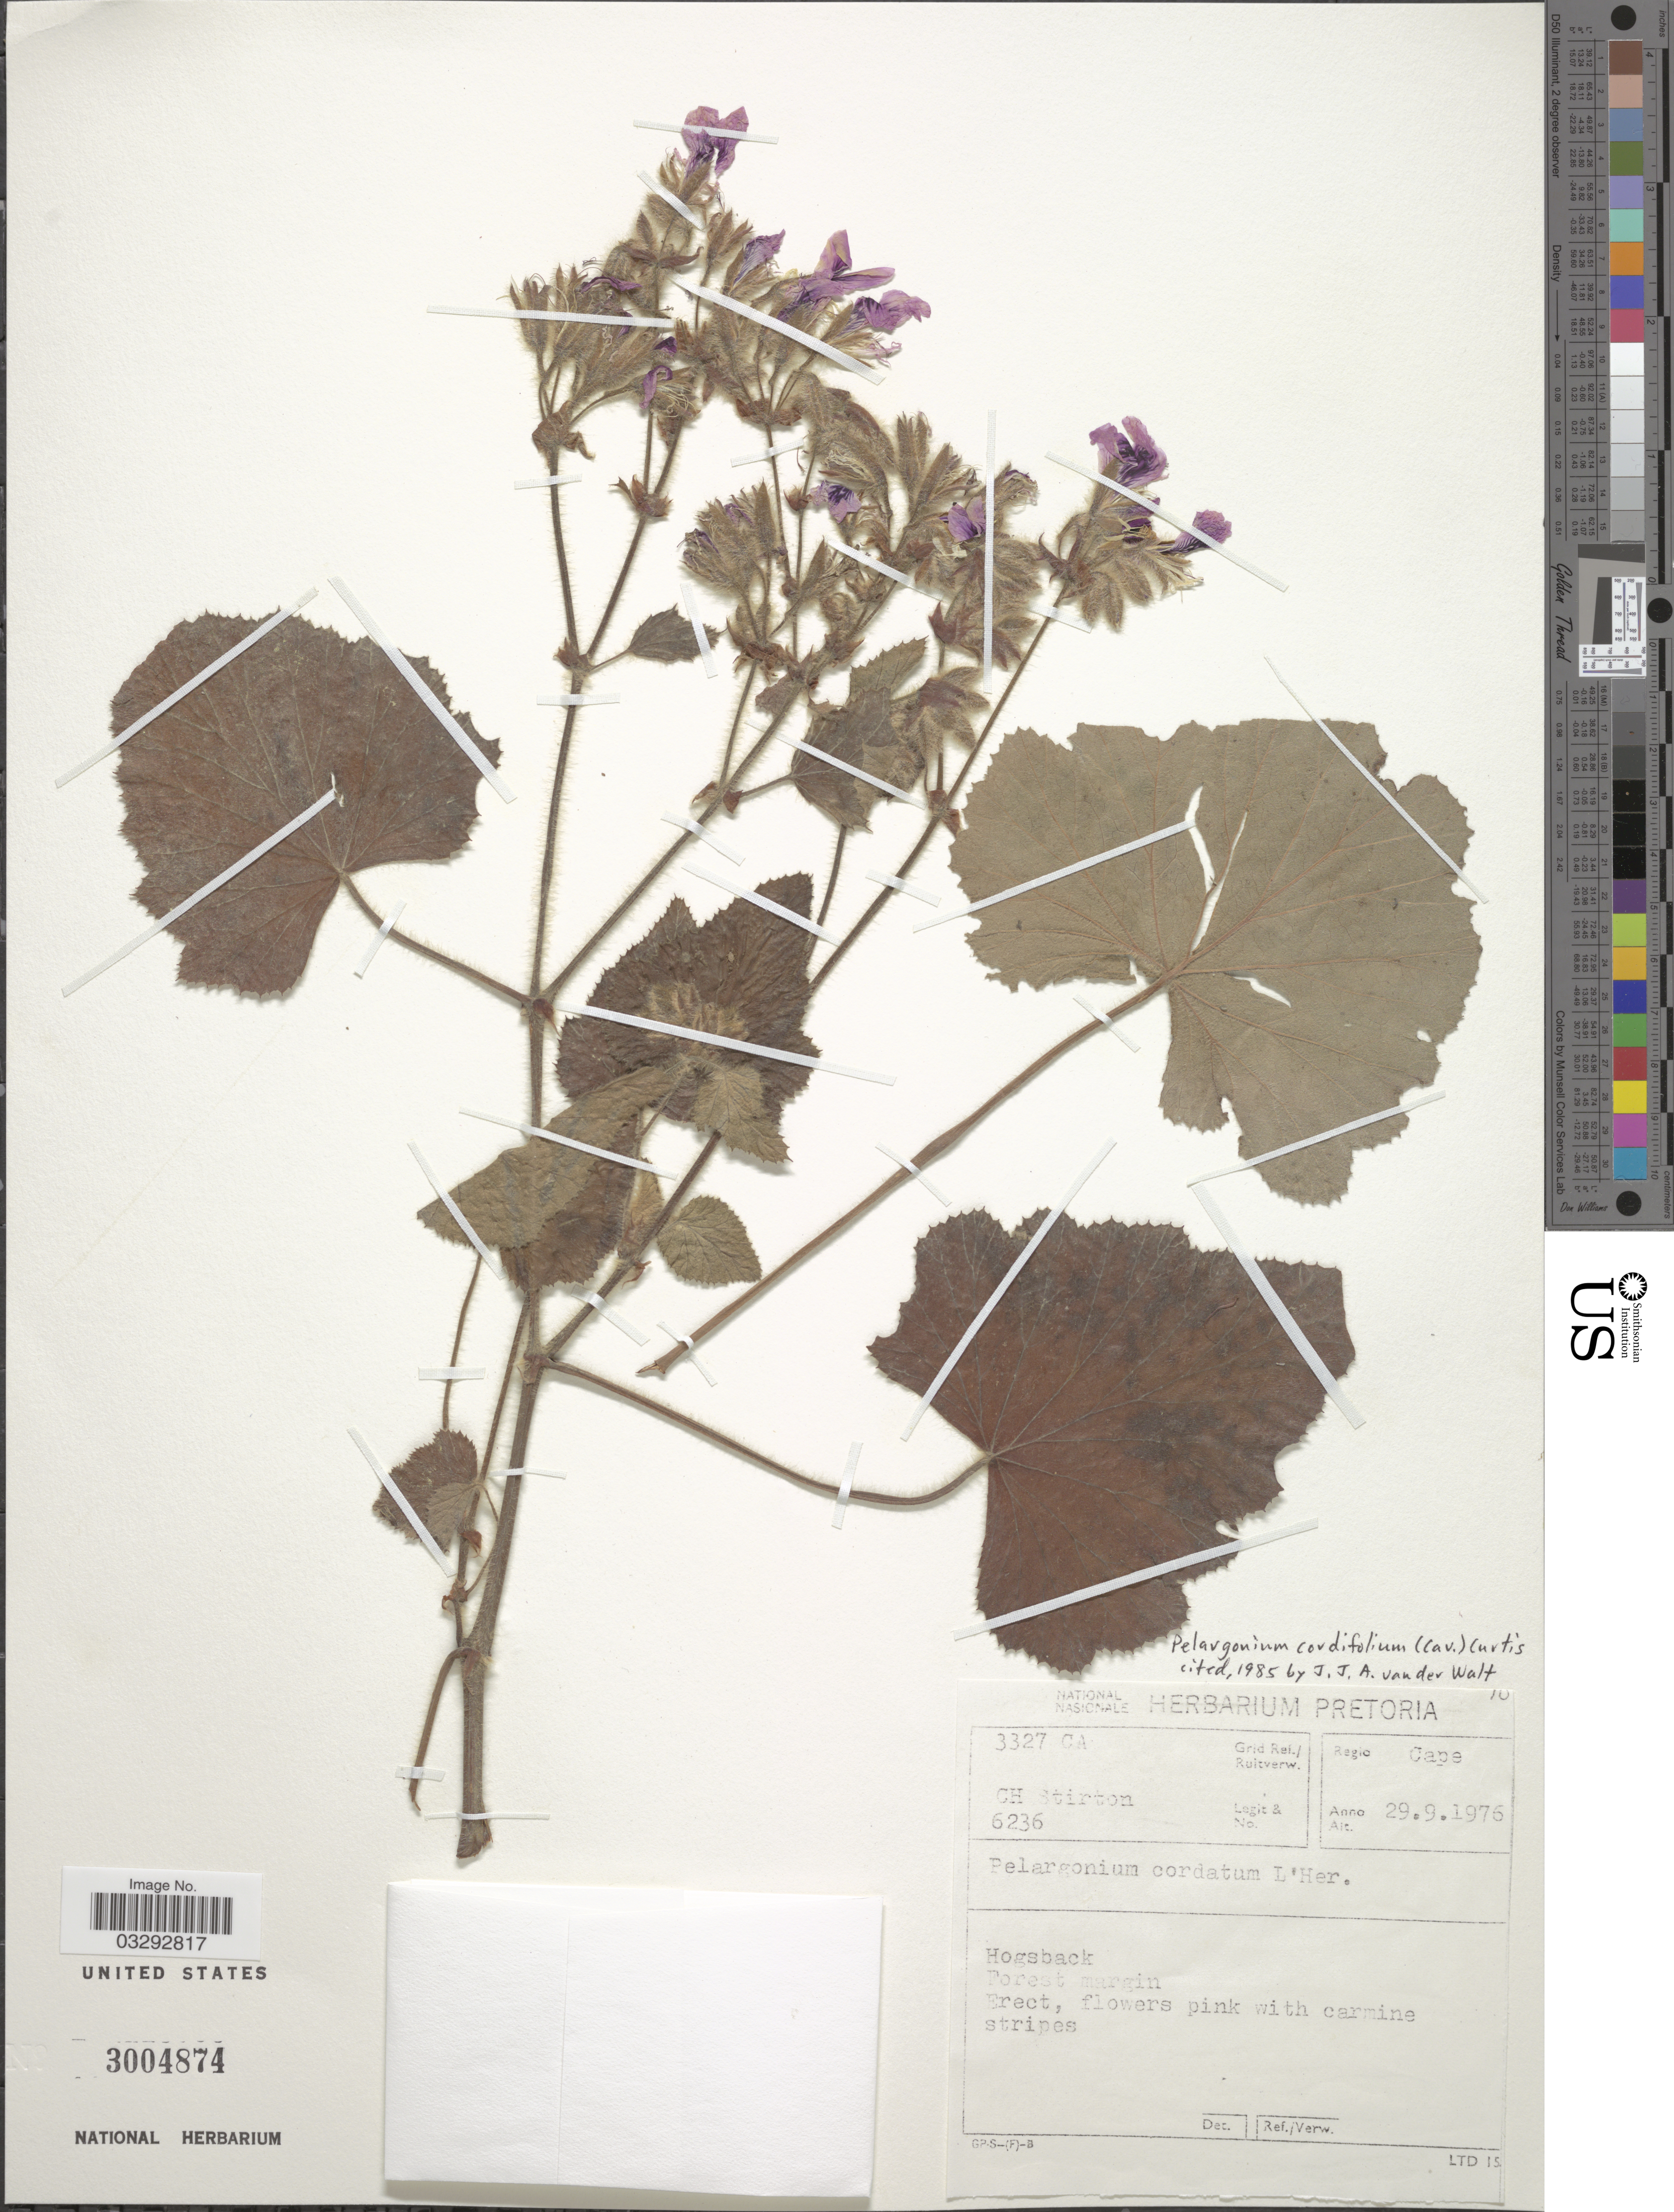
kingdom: Plantae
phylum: Tracheophyta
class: Magnoliopsida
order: Geraniales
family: Geraniaceae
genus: Pelargonium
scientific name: Pelargonium cordifolium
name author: (Cav.) Curtis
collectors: C. H. Stirton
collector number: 6236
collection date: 1976-09-29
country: South Africa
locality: Grid Ref./Ruitverw. 3327CA, Regio Cape, Hogsback.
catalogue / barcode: US 3004874